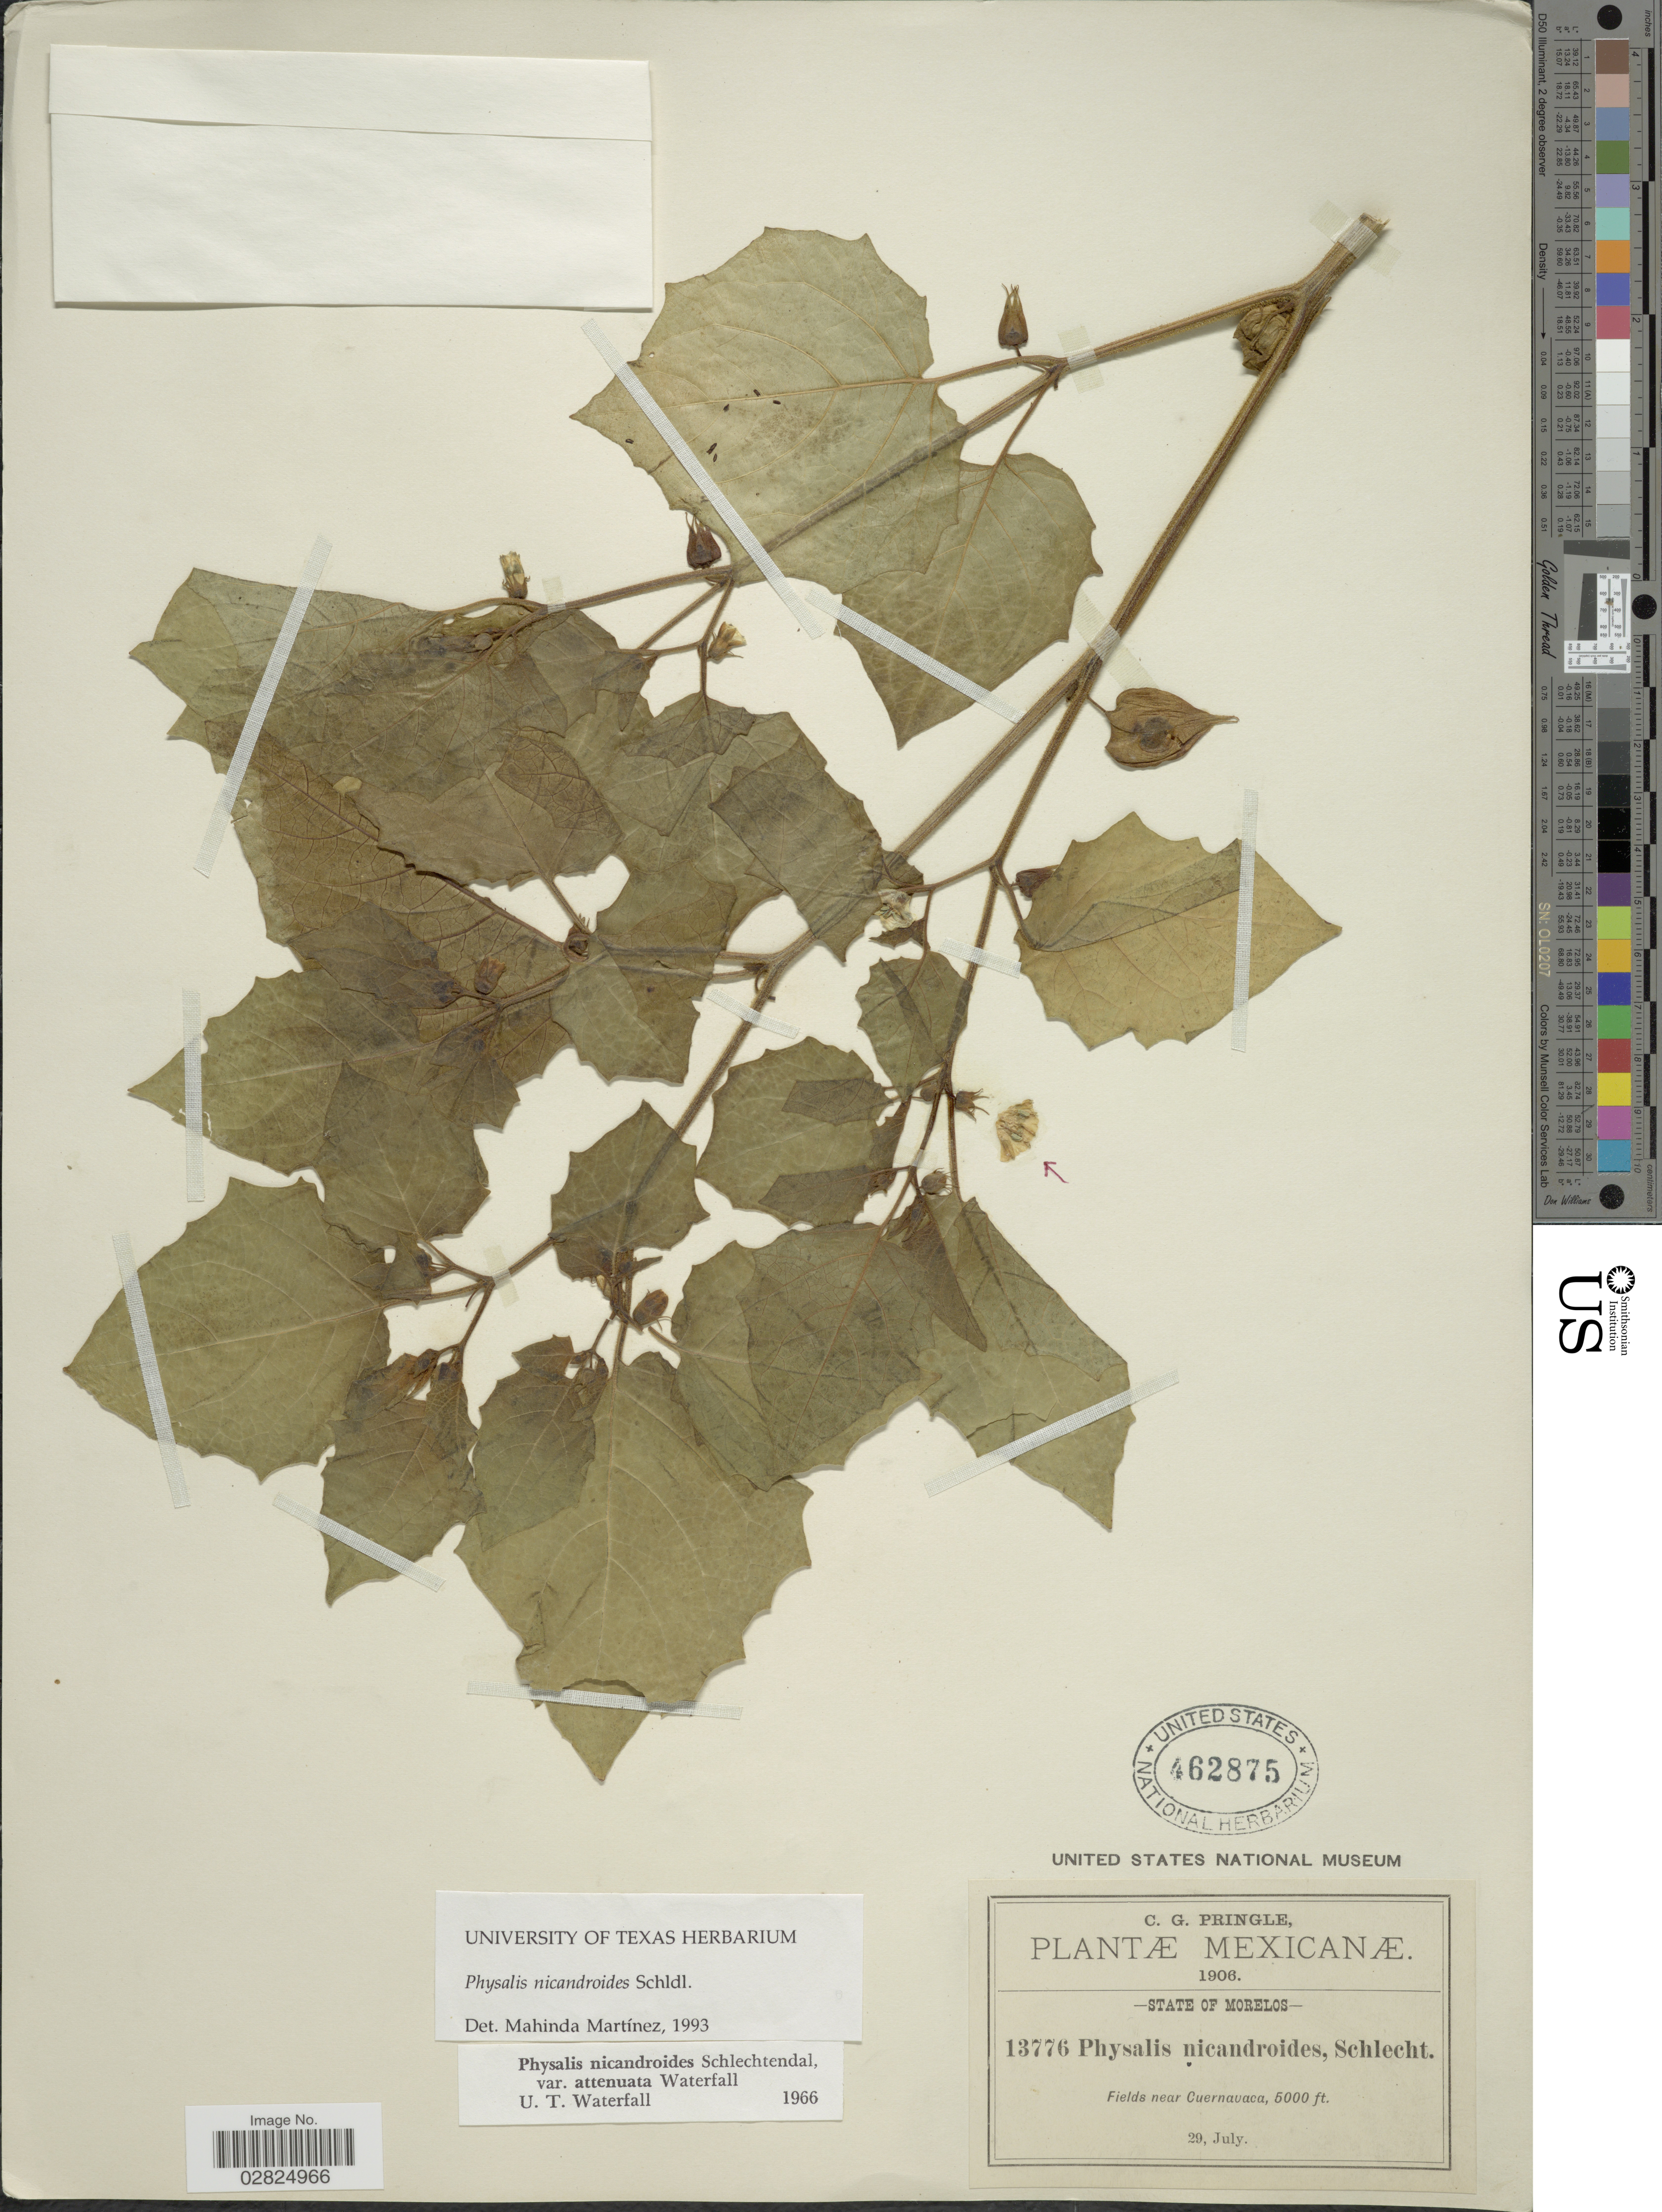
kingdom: Plantae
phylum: Tracheophyta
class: Magnoliopsida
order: Solanales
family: Solanaceae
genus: Physalis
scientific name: Physalis nicandroides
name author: Schltdl.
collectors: C. G. Pringle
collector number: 13776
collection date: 1906-07-29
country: Mexico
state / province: Morelos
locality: Fields near Cuernavaca.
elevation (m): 1524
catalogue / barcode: US 462875